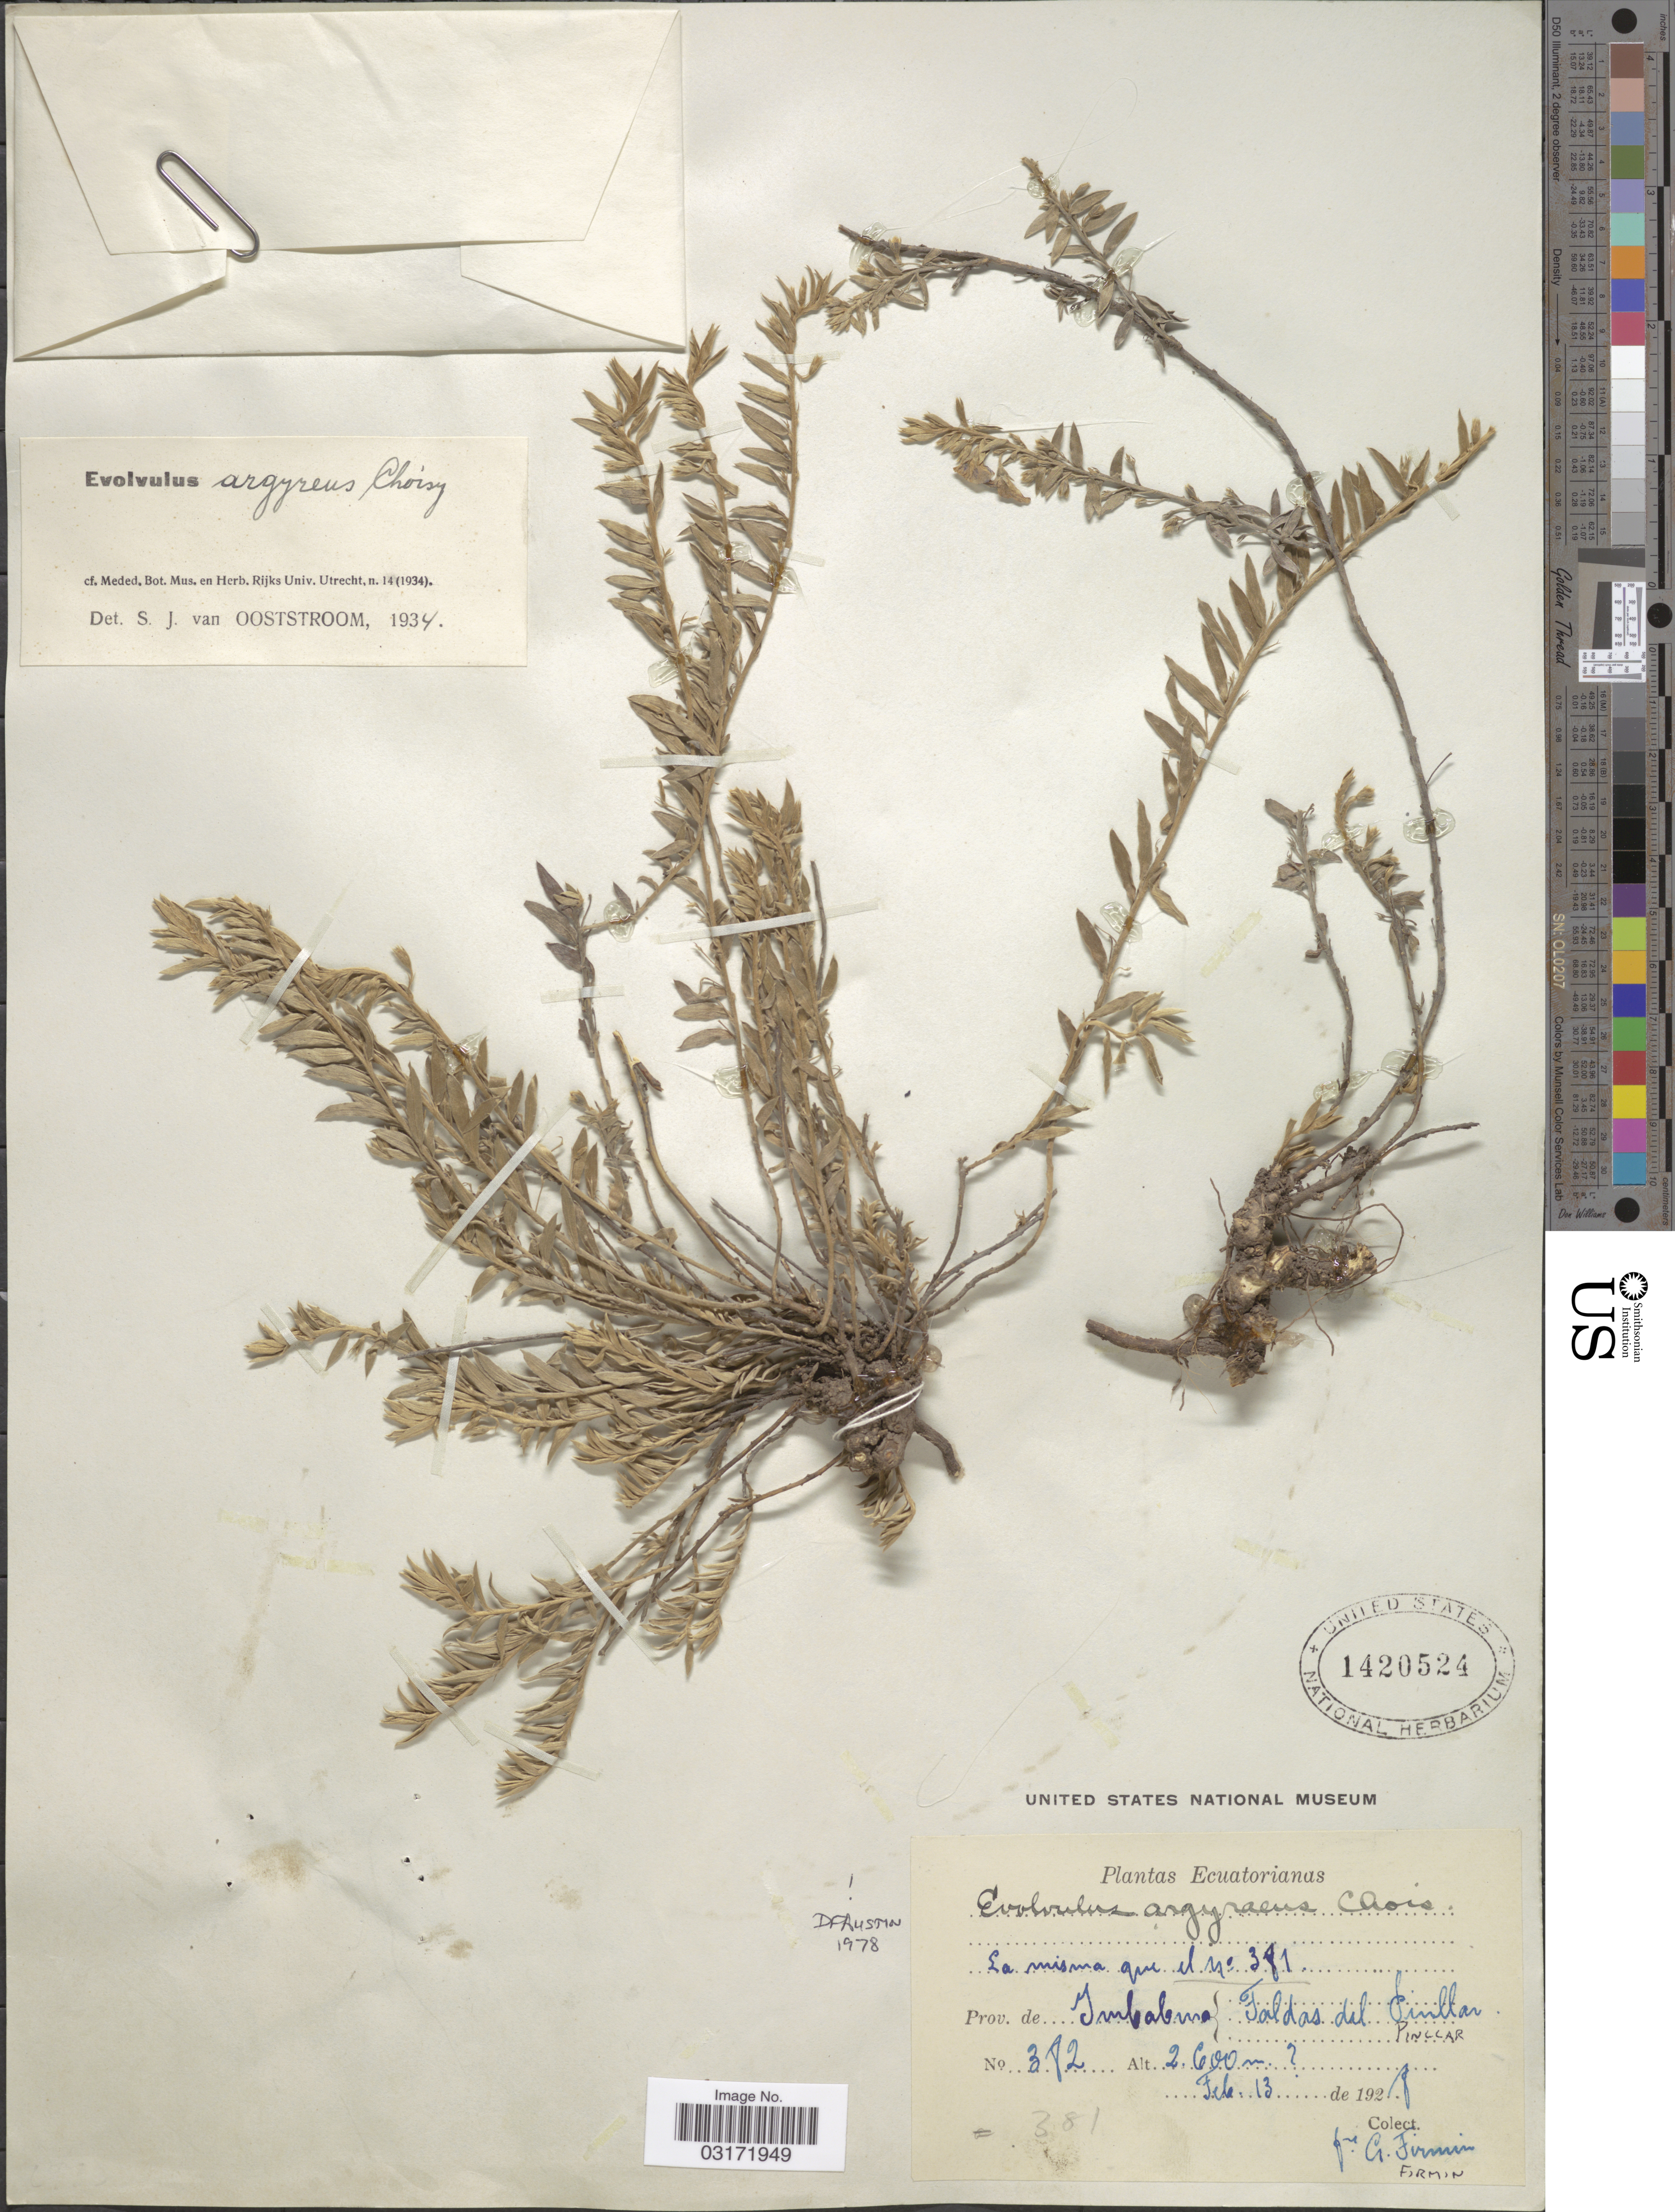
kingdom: Plantae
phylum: Tracheophyta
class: Magnoliopsida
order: Solanales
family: Convolvulaceae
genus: Evolvulus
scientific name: Evolvulus argyreus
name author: Choisy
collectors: F. Firmin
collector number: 382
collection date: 1928-02-13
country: Ecuador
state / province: Imbabura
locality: Faldas del Pinllar.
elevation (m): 2600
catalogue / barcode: US 1420524